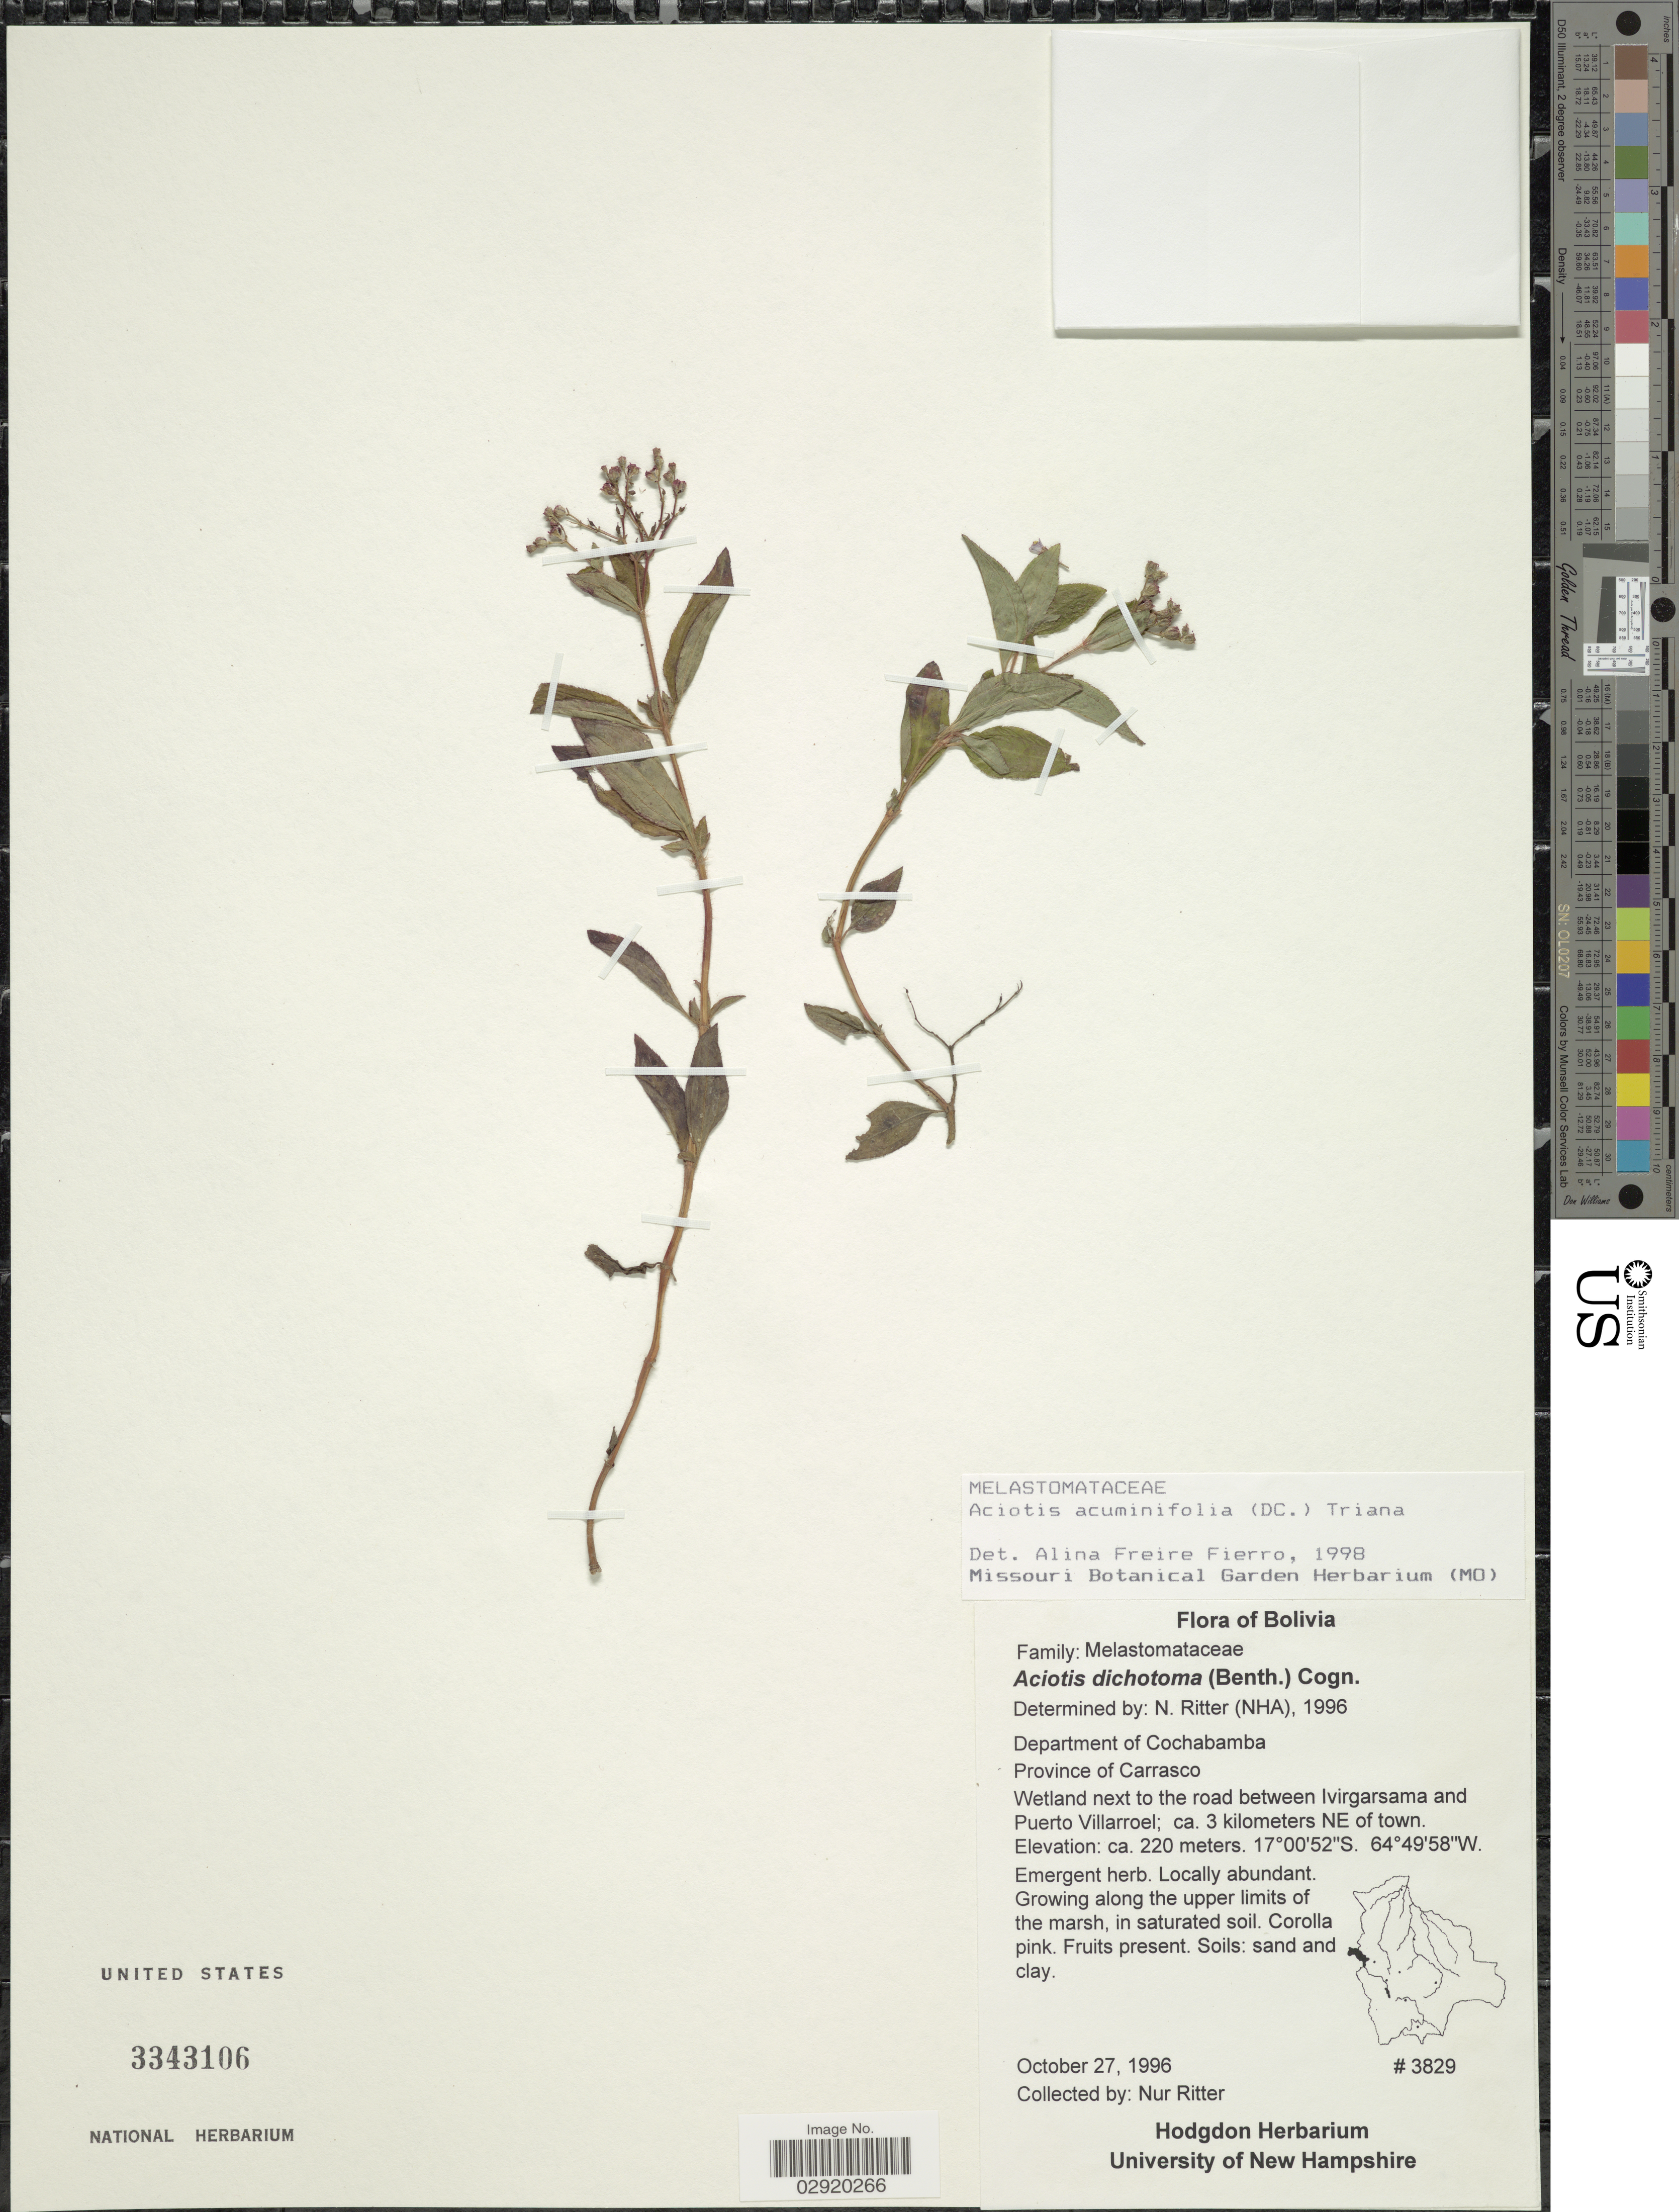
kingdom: Plantae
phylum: Tracheophyta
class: Magnoliopsida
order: Myrtales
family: Melastomataceae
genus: Aciotis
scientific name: Aciotis acuminifolia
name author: (Mart. ex DC.) Triana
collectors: N. Ritter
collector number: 3829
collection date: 1996-10-27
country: Bolivia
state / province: Cochabamba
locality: Department of Cochabamba. Province of Carrasco. Wetland next to the road between Ivirgarsama and Puerto Villarroel; ca. 3 kilomters NE of town.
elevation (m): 220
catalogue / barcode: US 3343106